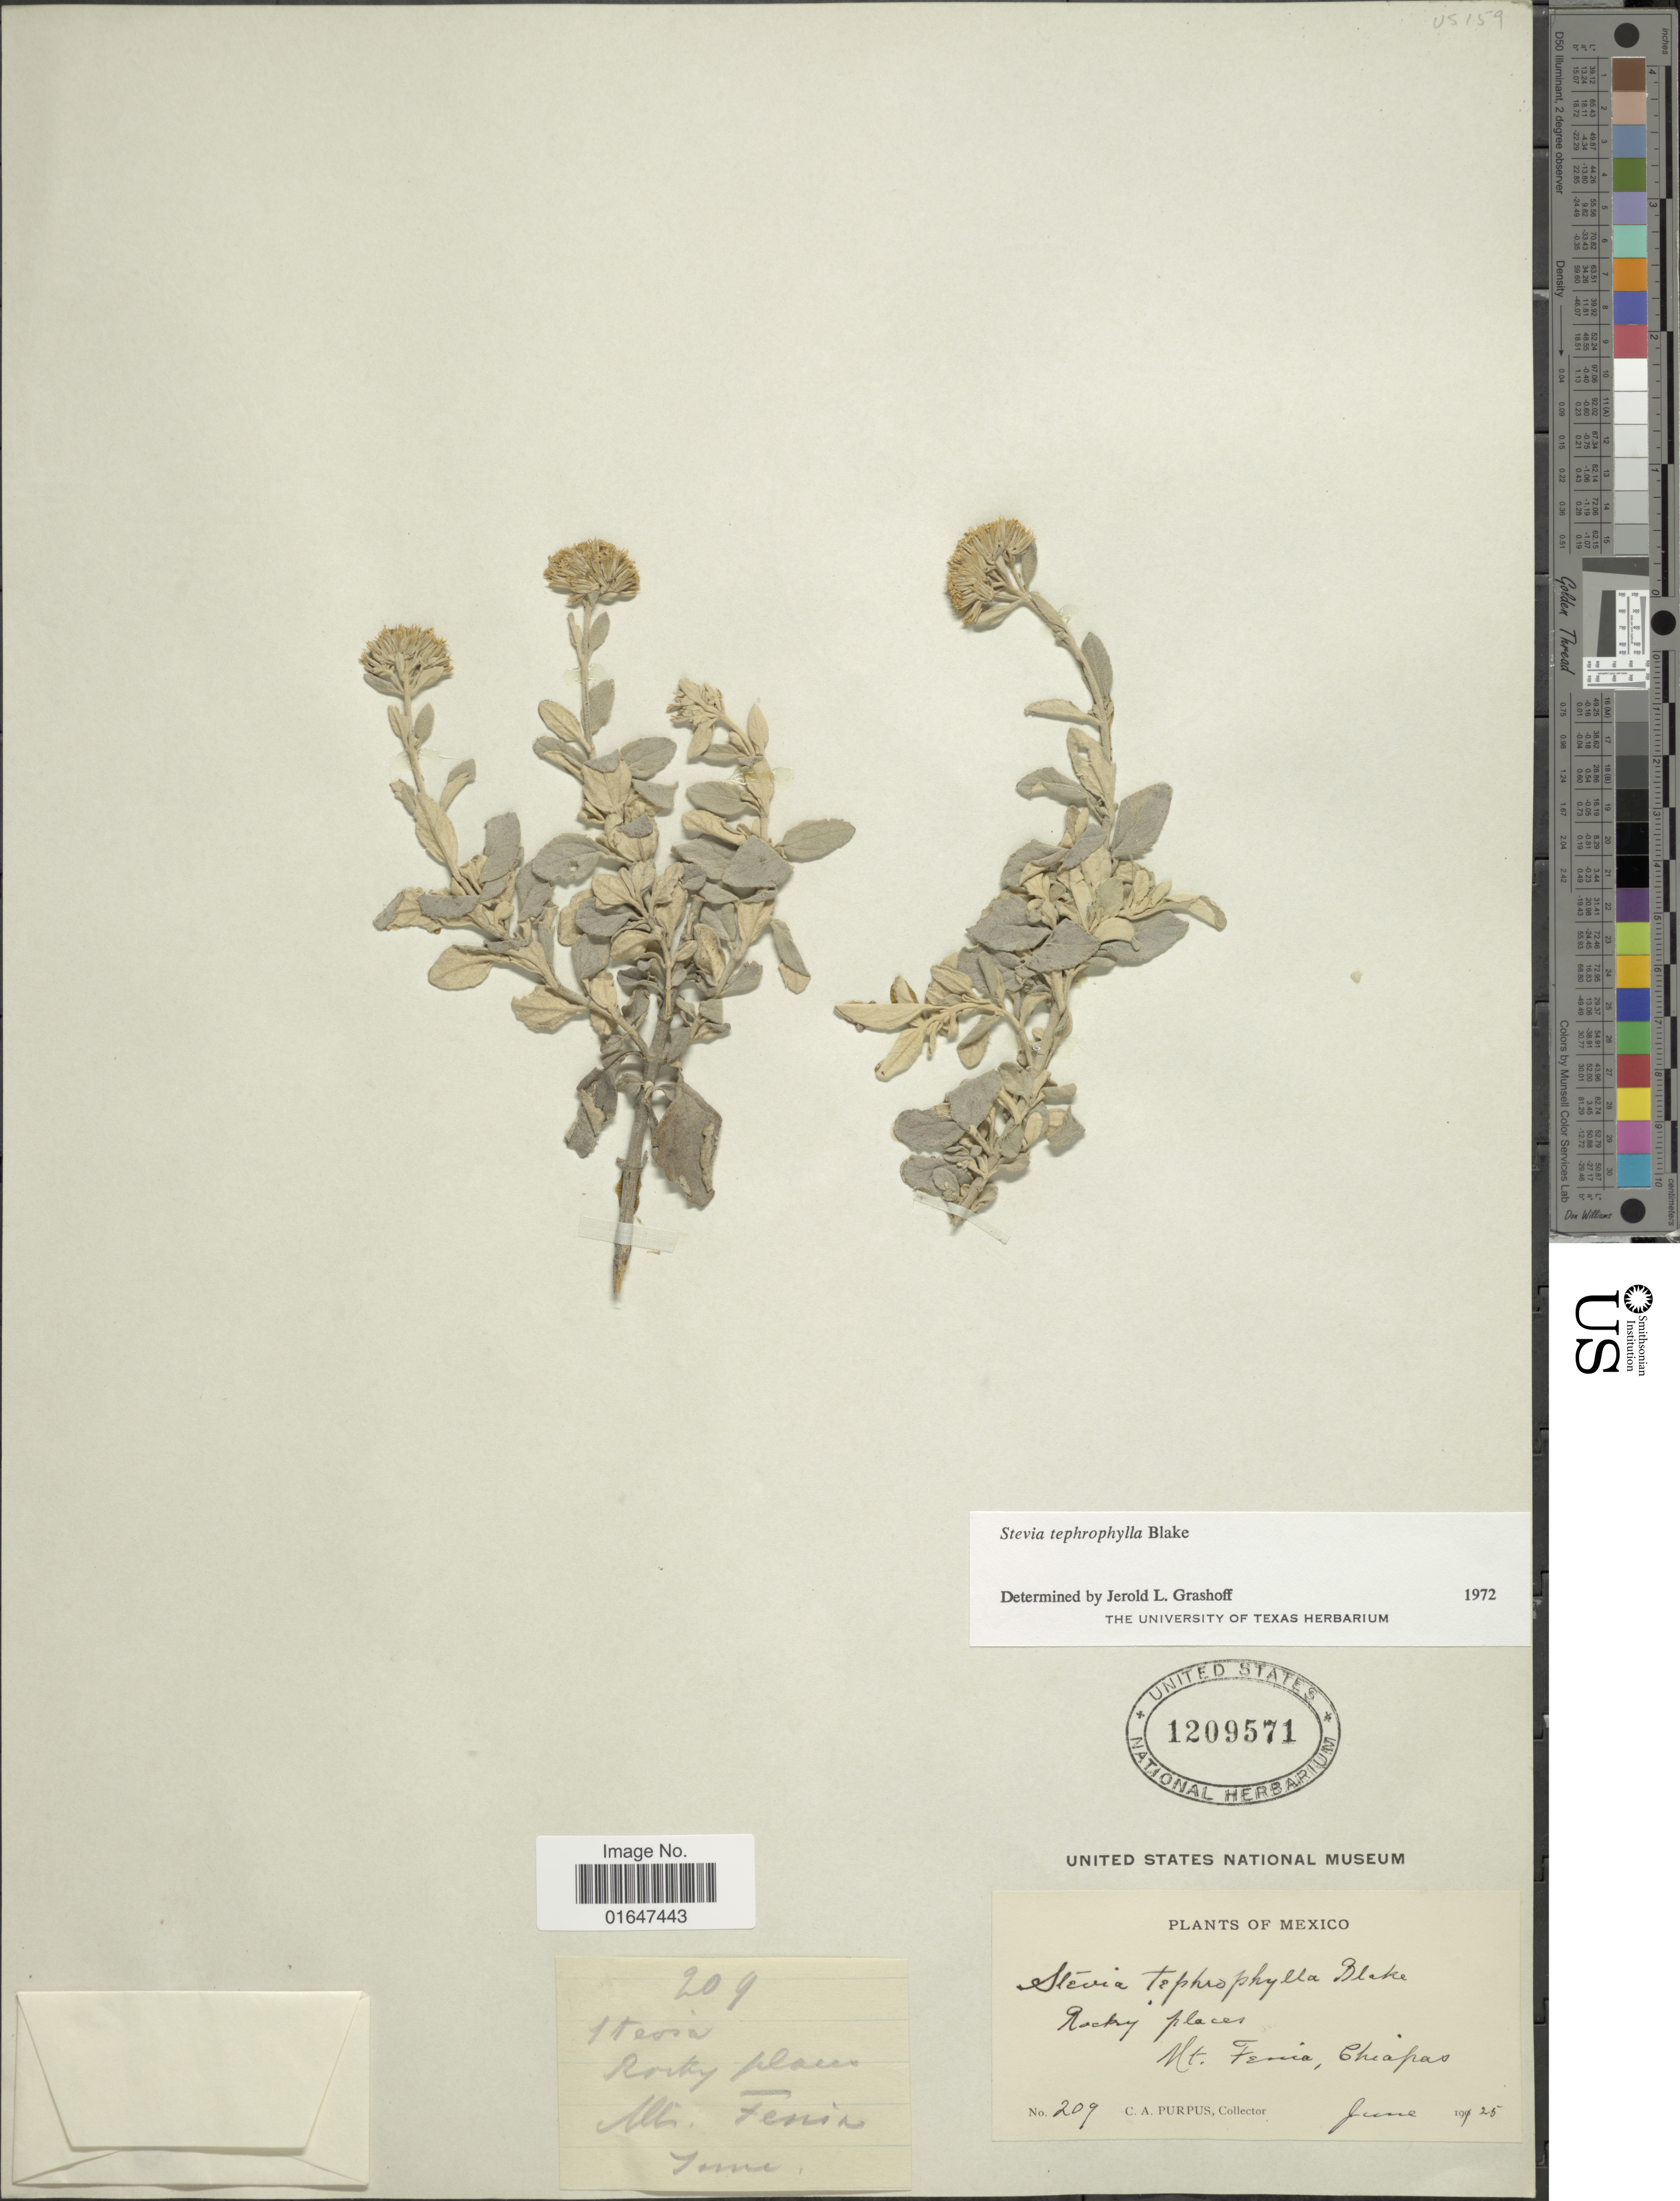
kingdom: Plantae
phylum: Tracheophyta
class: Magnoliopsida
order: Asterales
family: Asteraceae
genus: Stevia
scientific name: Stevia tephrophylla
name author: S.F. Blake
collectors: C. A. Purpus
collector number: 209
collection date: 1925-06-01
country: Mexico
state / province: Chiapas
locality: Mt. Fenix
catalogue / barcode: US 1209571